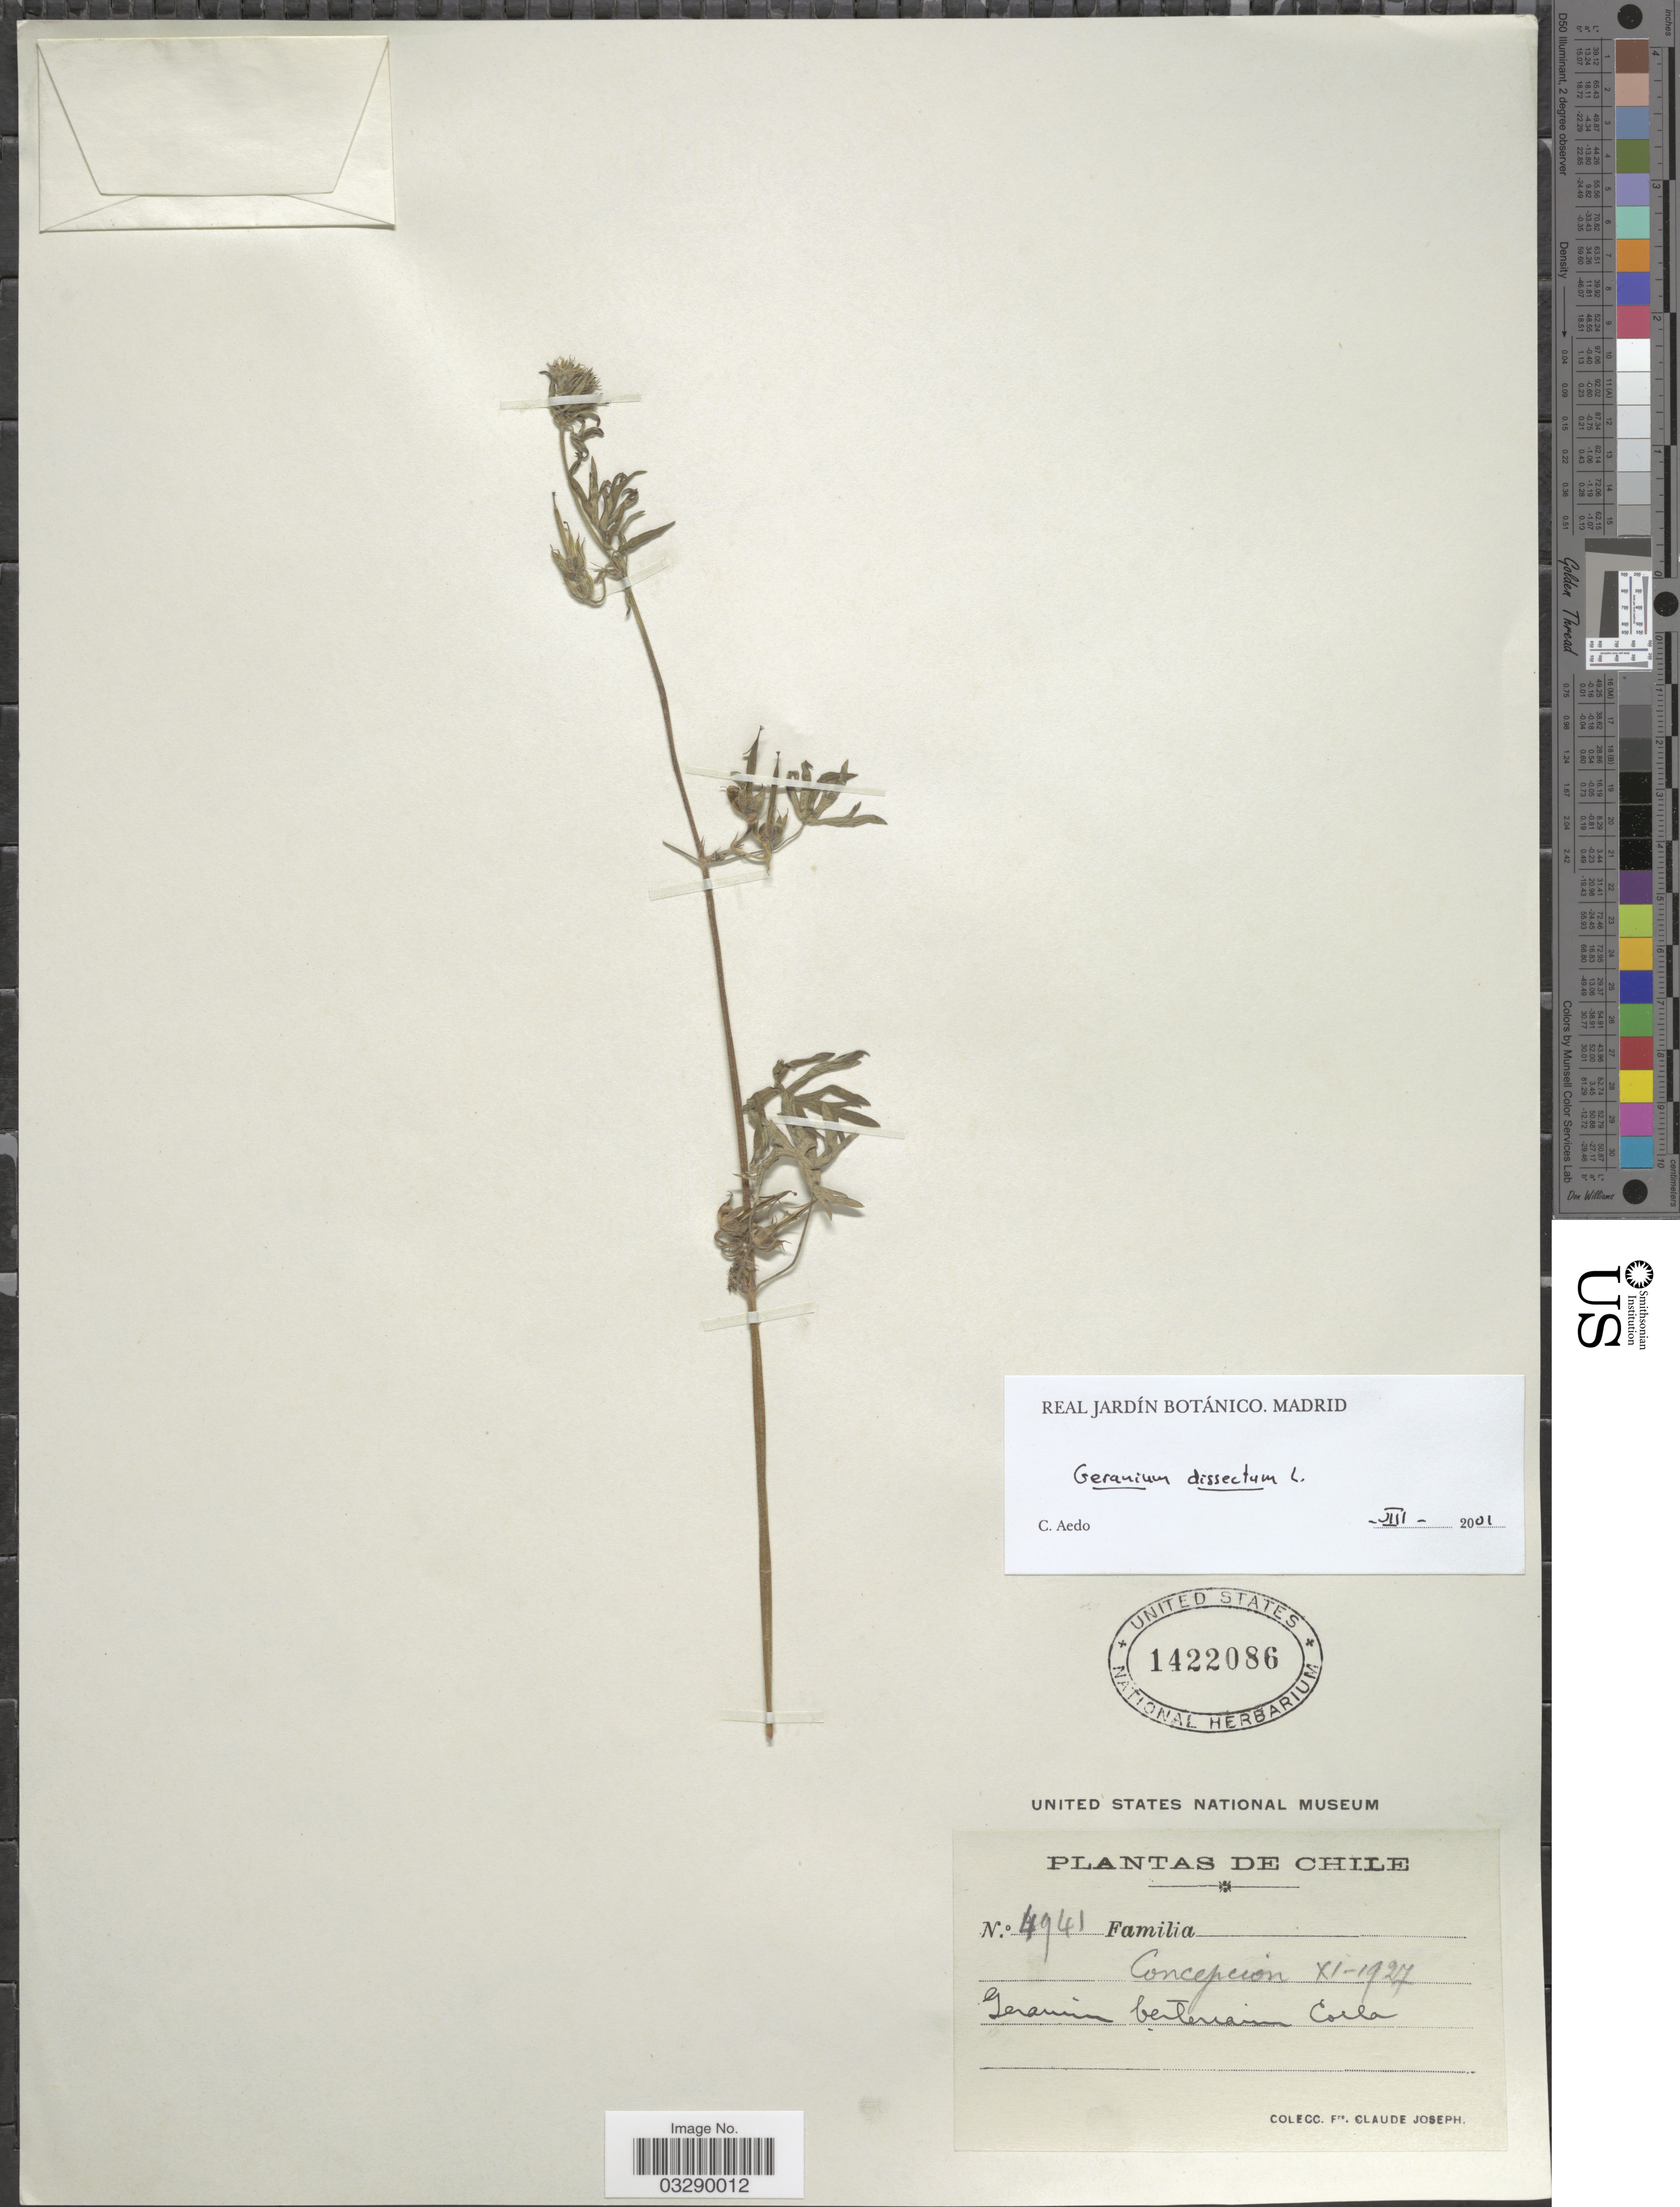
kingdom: Plantae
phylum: Tracheophyta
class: Magnoliopsida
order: Geraniales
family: Geraniaceae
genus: Geranium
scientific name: Geranium dissectum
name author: L.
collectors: Bro. Claude-Joseph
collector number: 4941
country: Chile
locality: Concepcion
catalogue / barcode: US 1422086